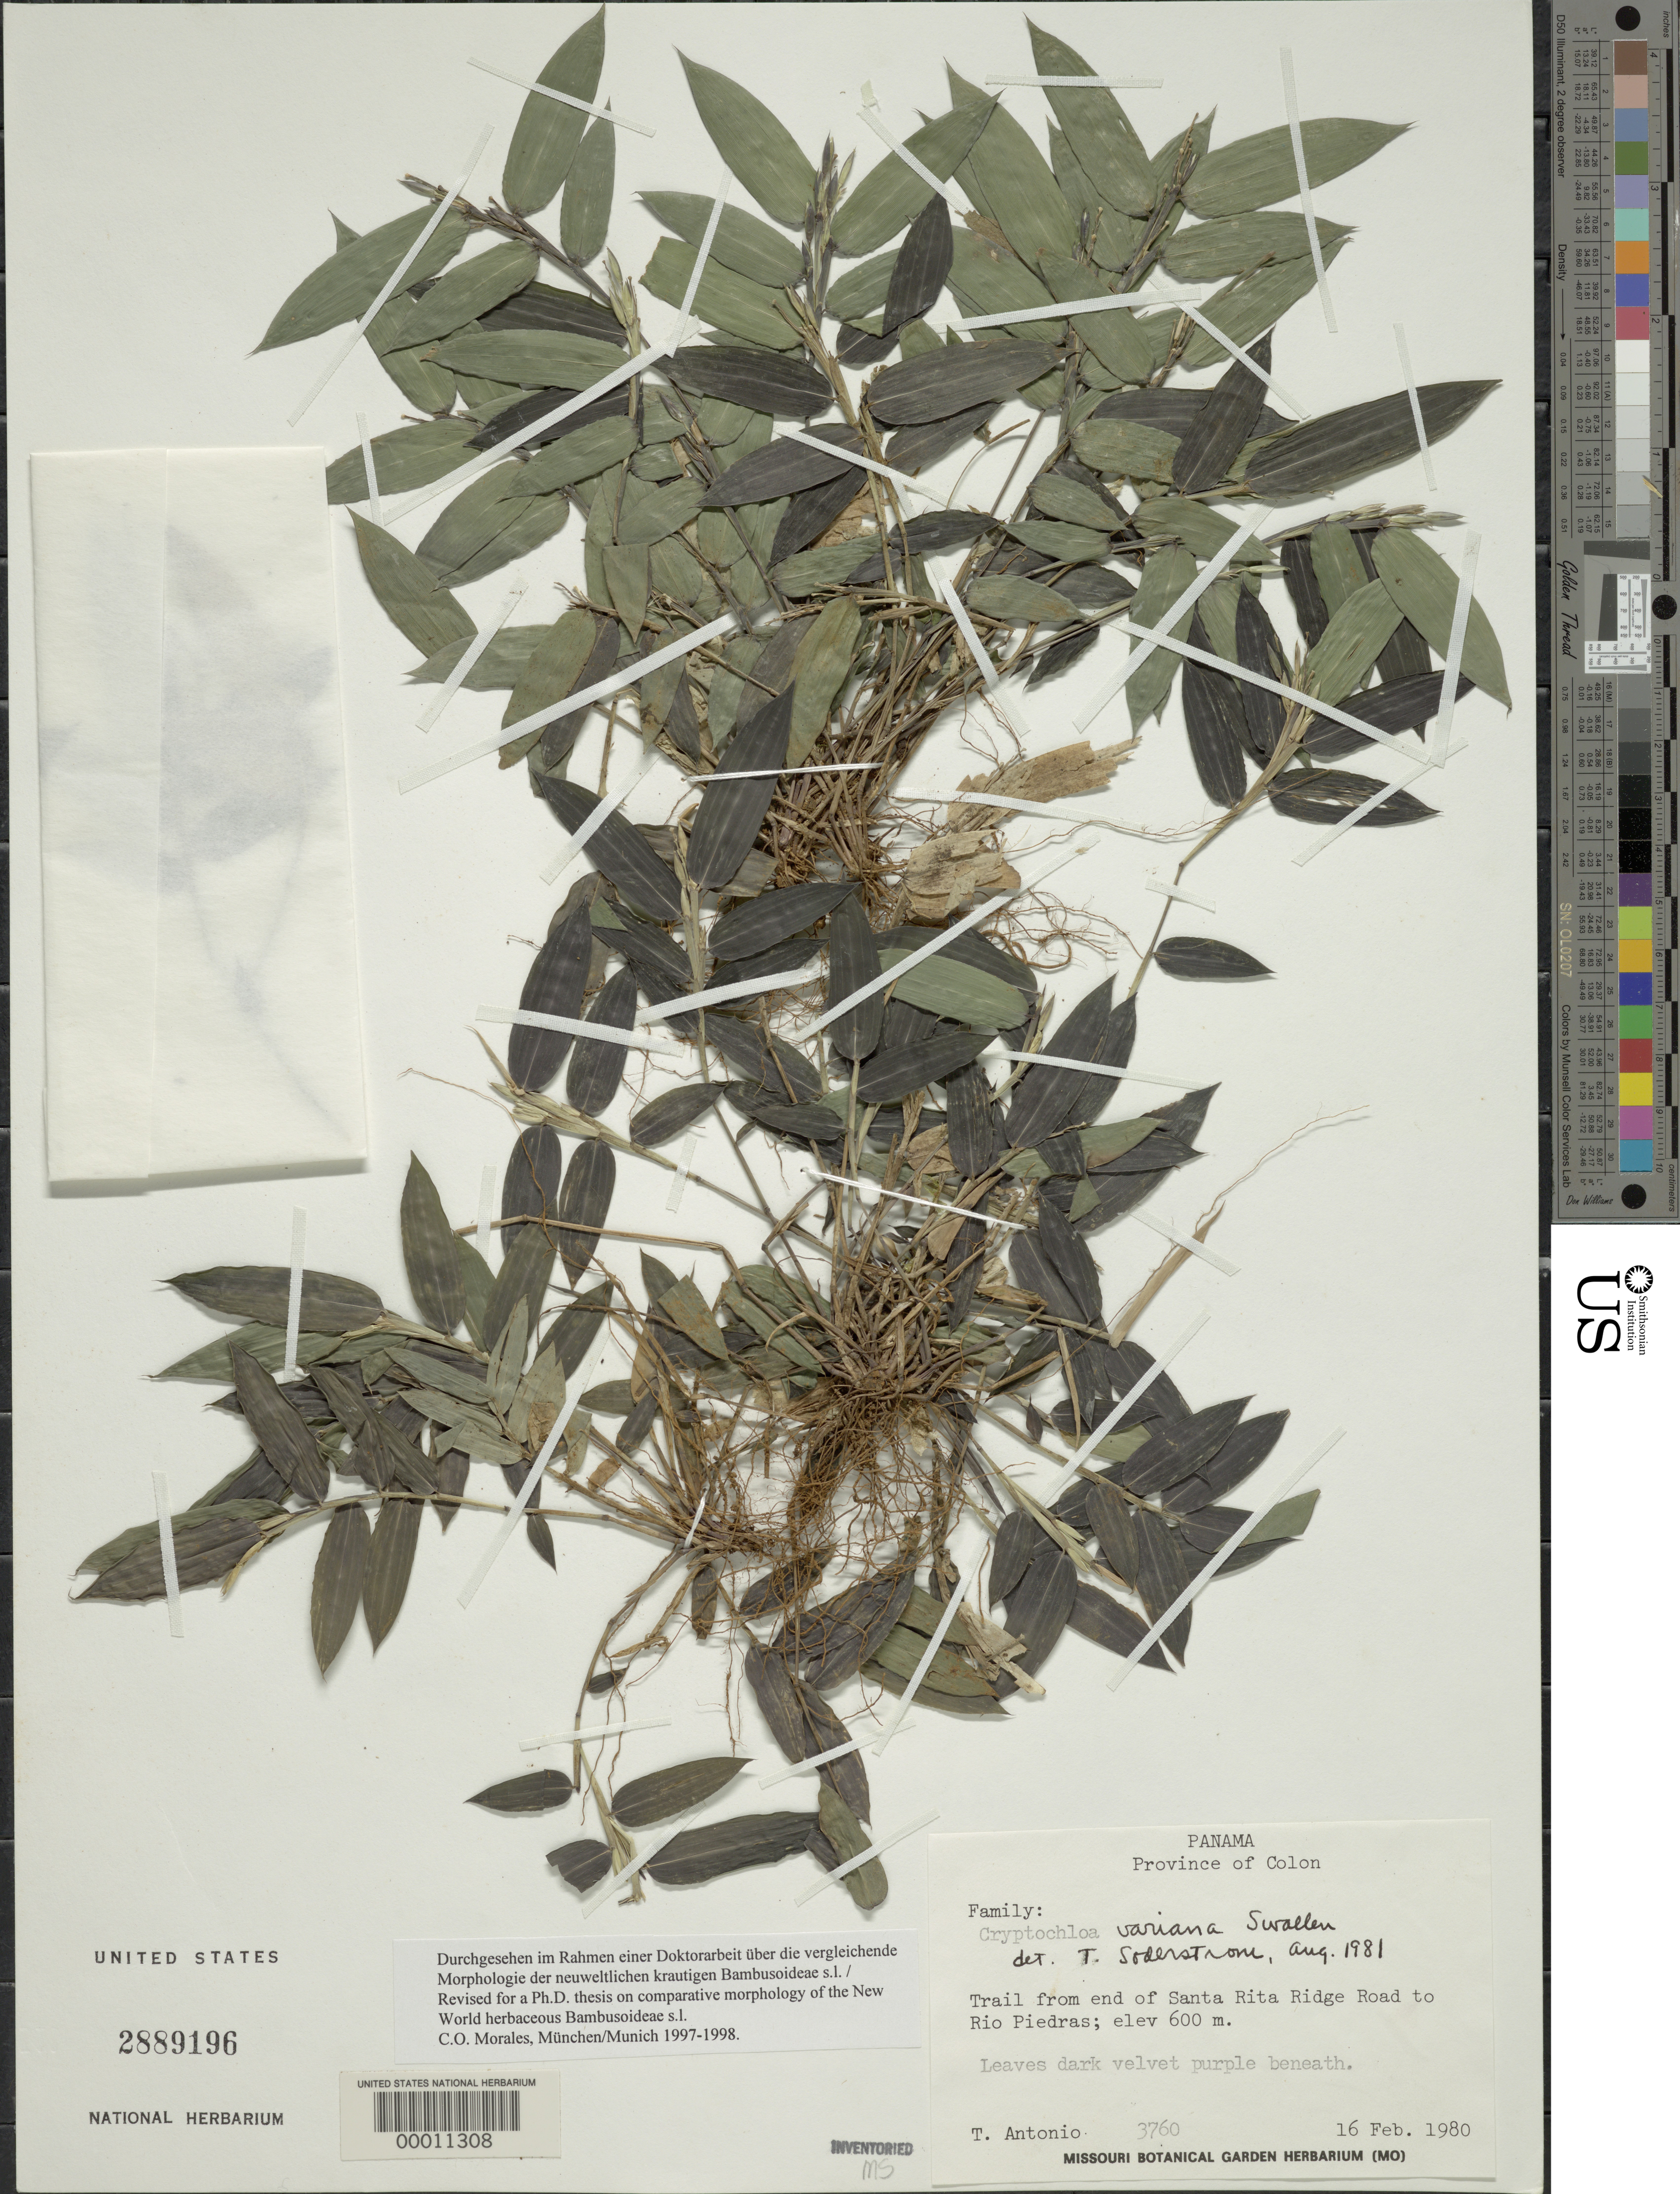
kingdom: Plantae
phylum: Tracheophyta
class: Liliopsida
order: Poales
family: Poaceae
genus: Cryptochloa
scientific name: Cryptochloa variana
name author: Swallen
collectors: T. Antonio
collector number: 3760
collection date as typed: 16 Feb 1980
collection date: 1980-02-16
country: Panama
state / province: Colón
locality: Santa Rita Ridge Road, Rio Piedras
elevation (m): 600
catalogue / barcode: US 2889196